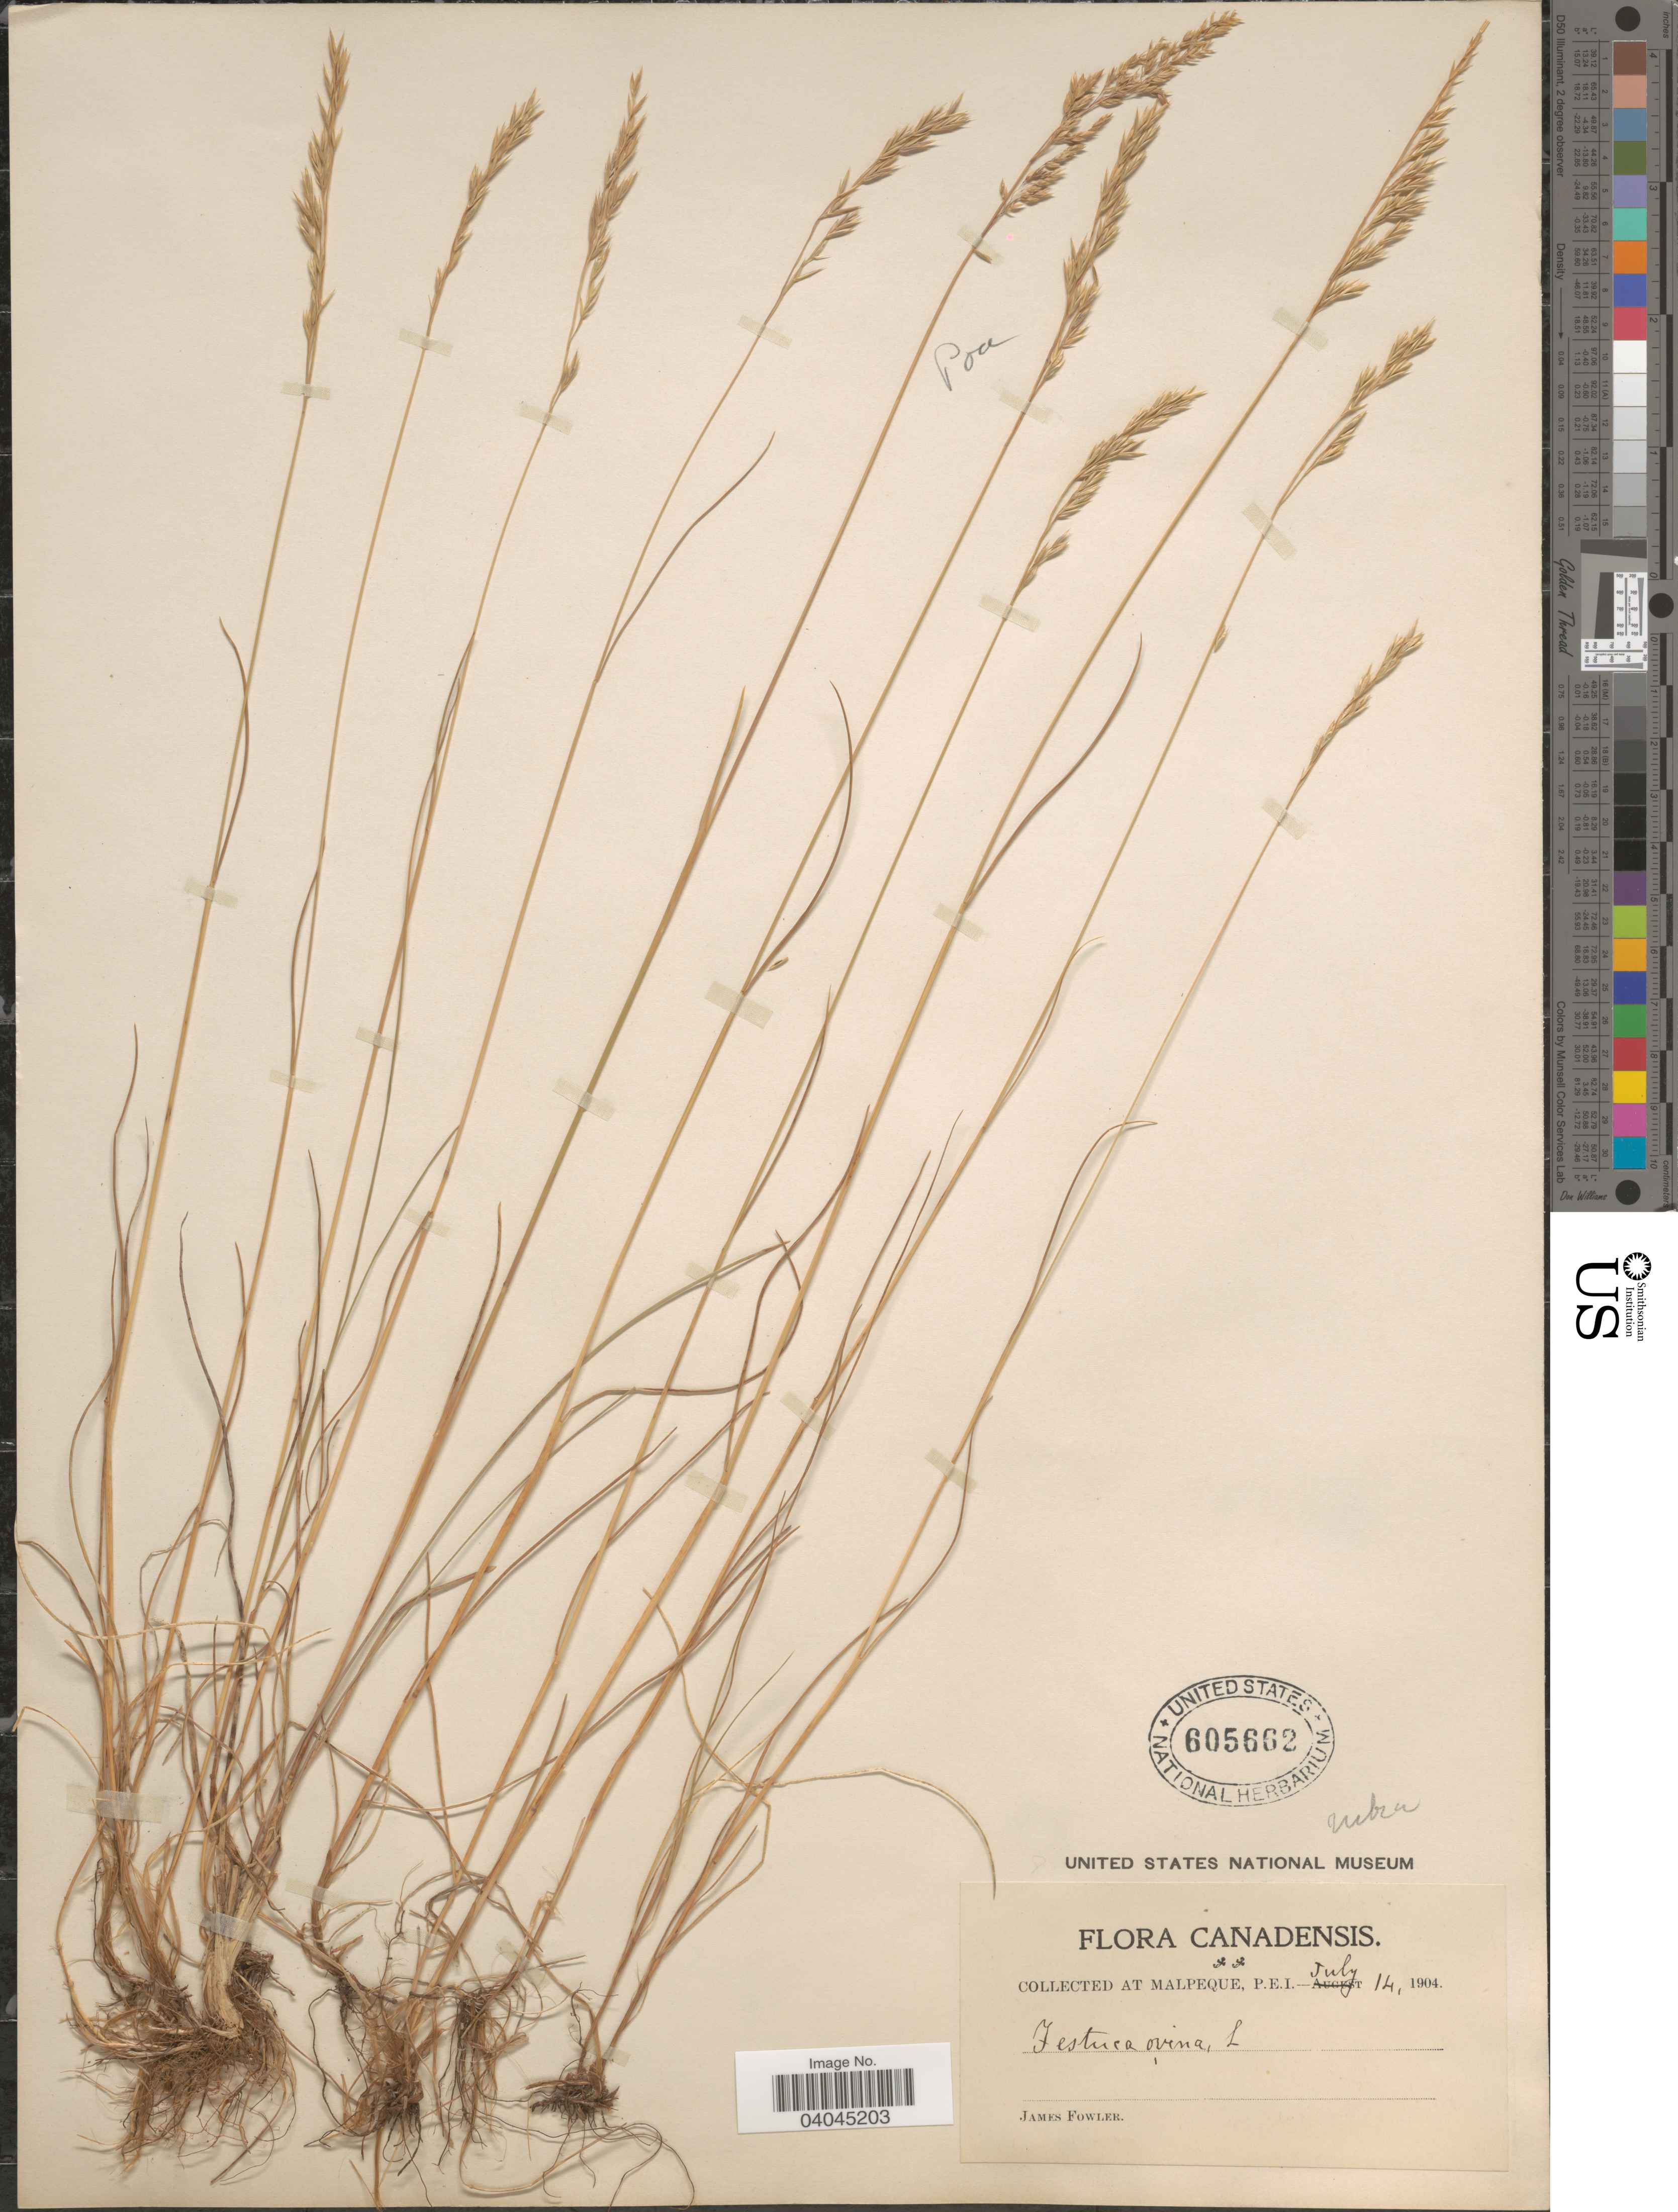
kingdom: Plantae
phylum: Tracheophyta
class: Liliopsida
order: Poales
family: Poaceae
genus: Festuca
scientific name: Festuca rubra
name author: L.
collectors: J. P. Fowler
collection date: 1904-07-14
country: Canada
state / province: Prince Edward Island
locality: At Malpeque.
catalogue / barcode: US 605662